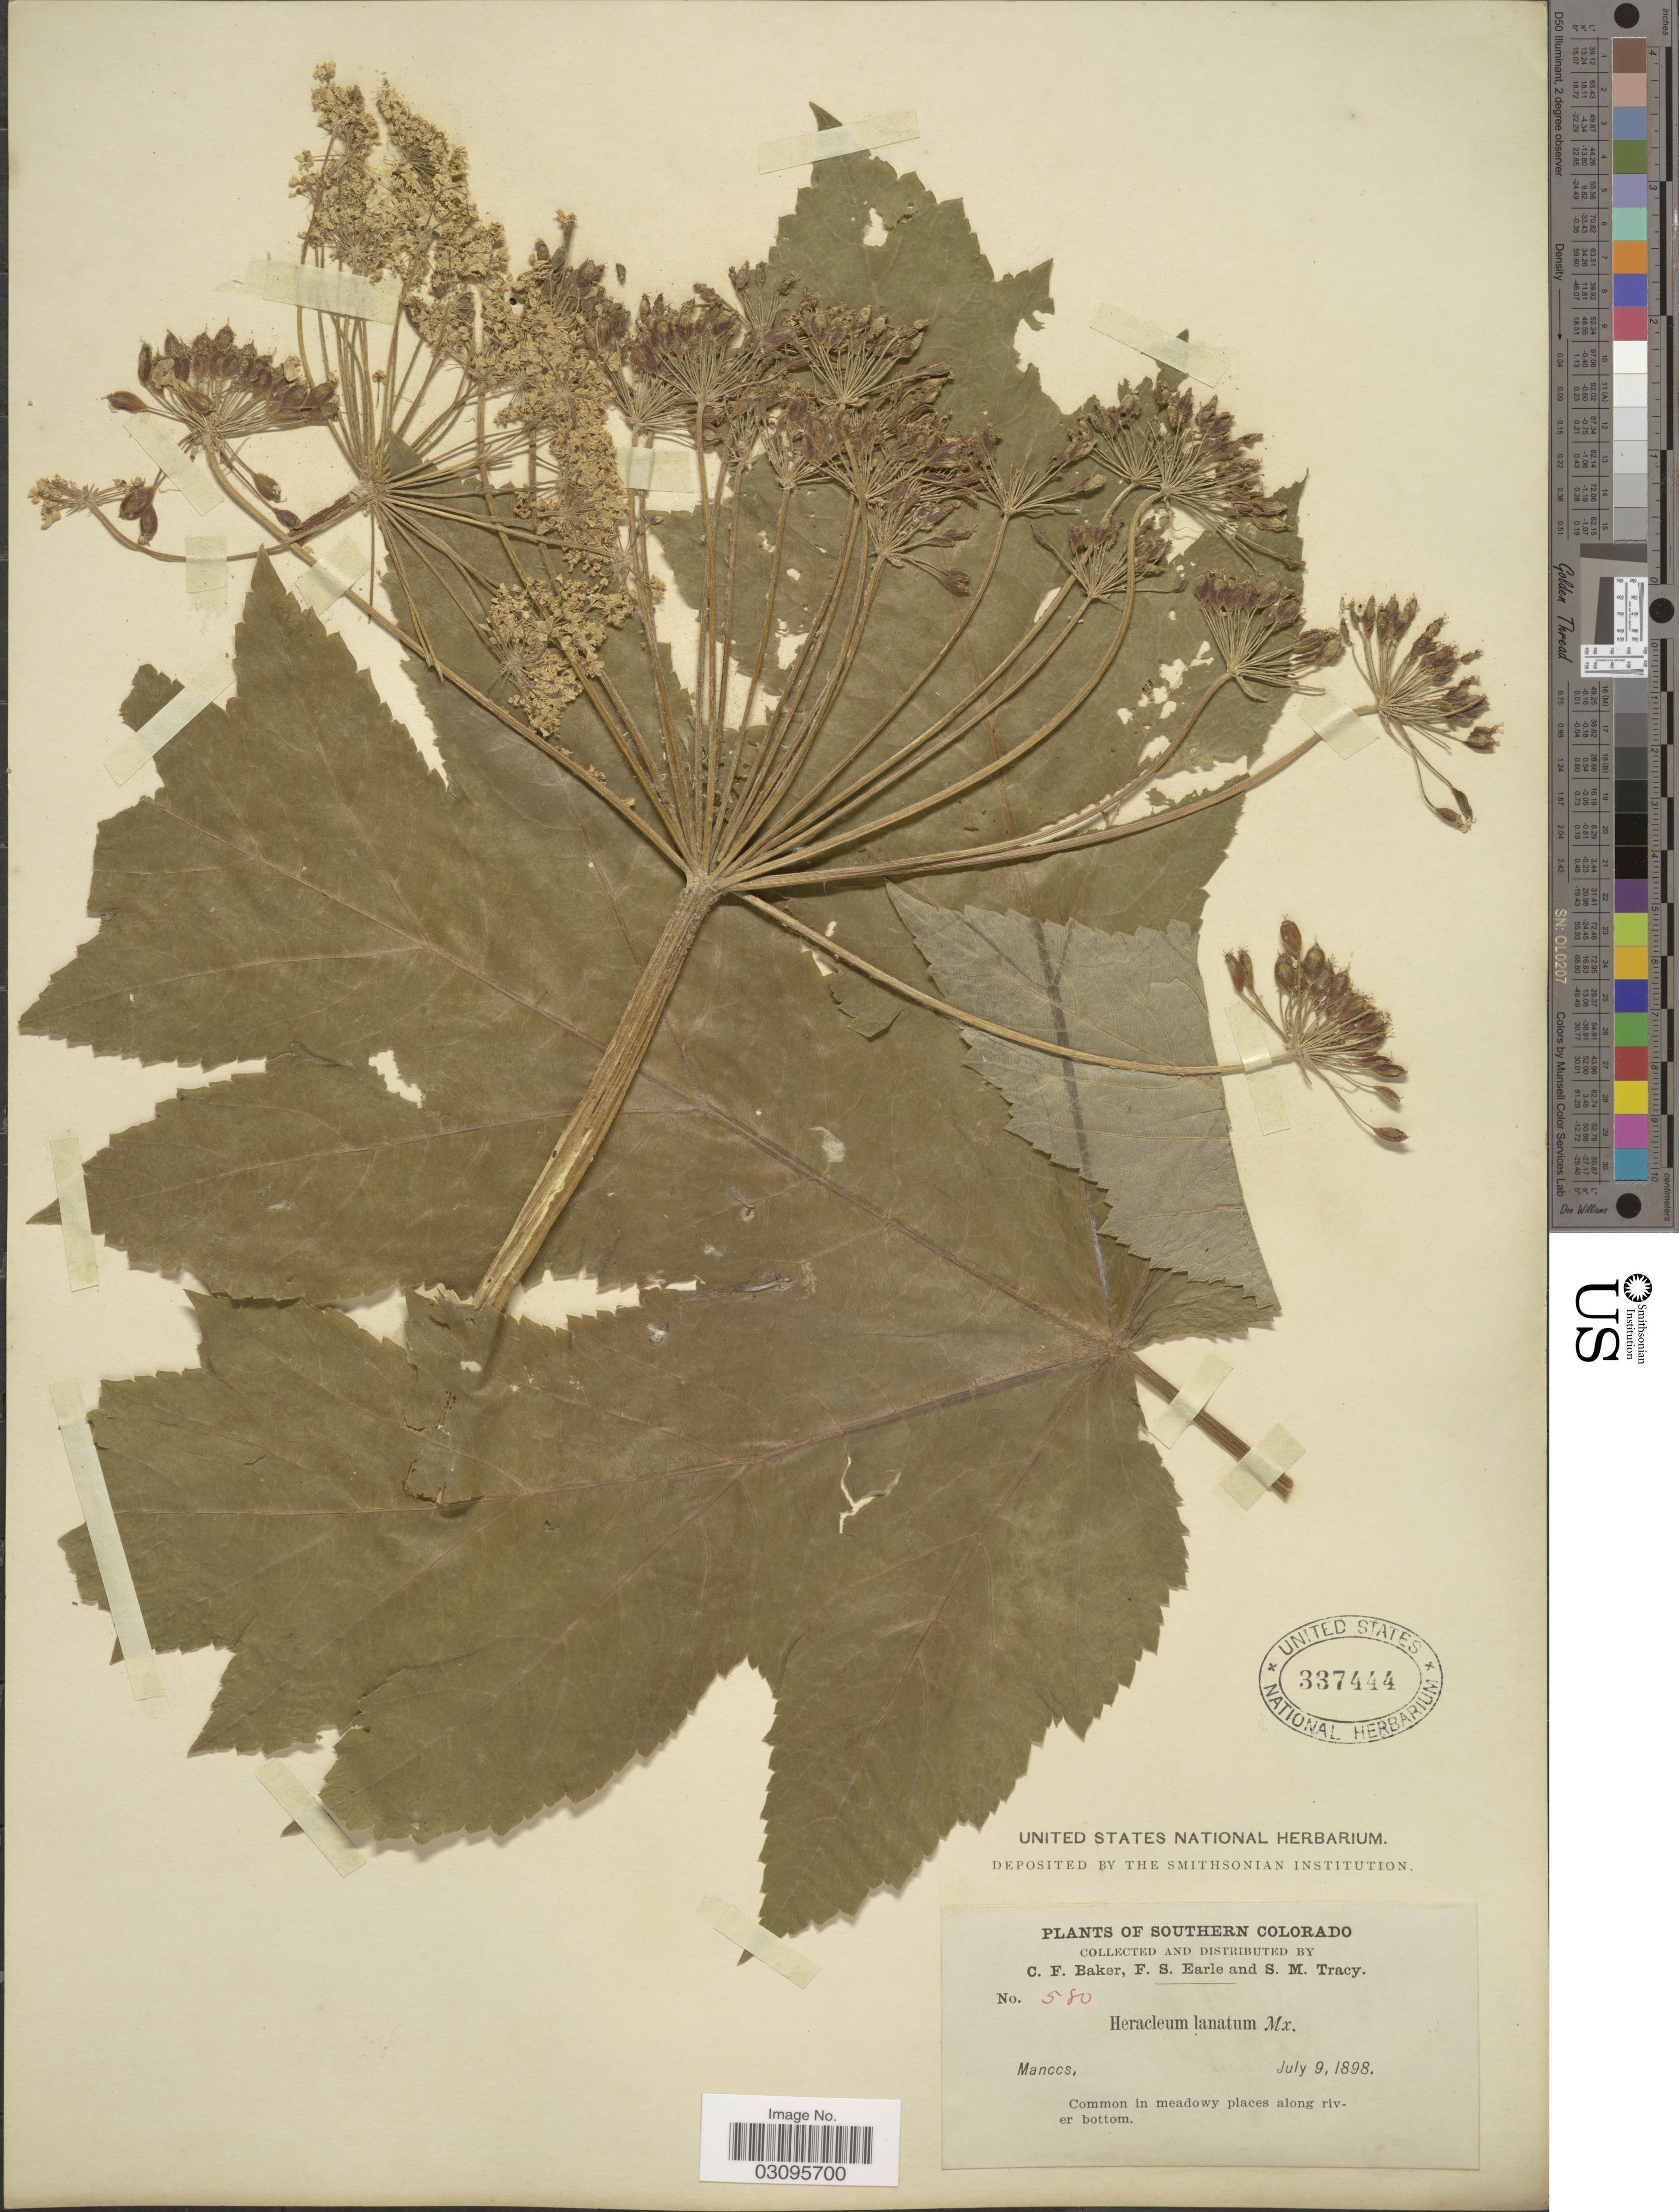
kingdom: Plantae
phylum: Tracheophyta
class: Magnoliopsida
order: Apiales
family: Apiaceae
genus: Heracleum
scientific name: Heracleum lanatum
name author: Michx.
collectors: C. F. Baker, F. S. Earle & S. M. Tracy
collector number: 580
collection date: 1898-07-09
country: United States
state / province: Colorado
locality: Southern Colorado. Mancos.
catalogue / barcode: US 337444